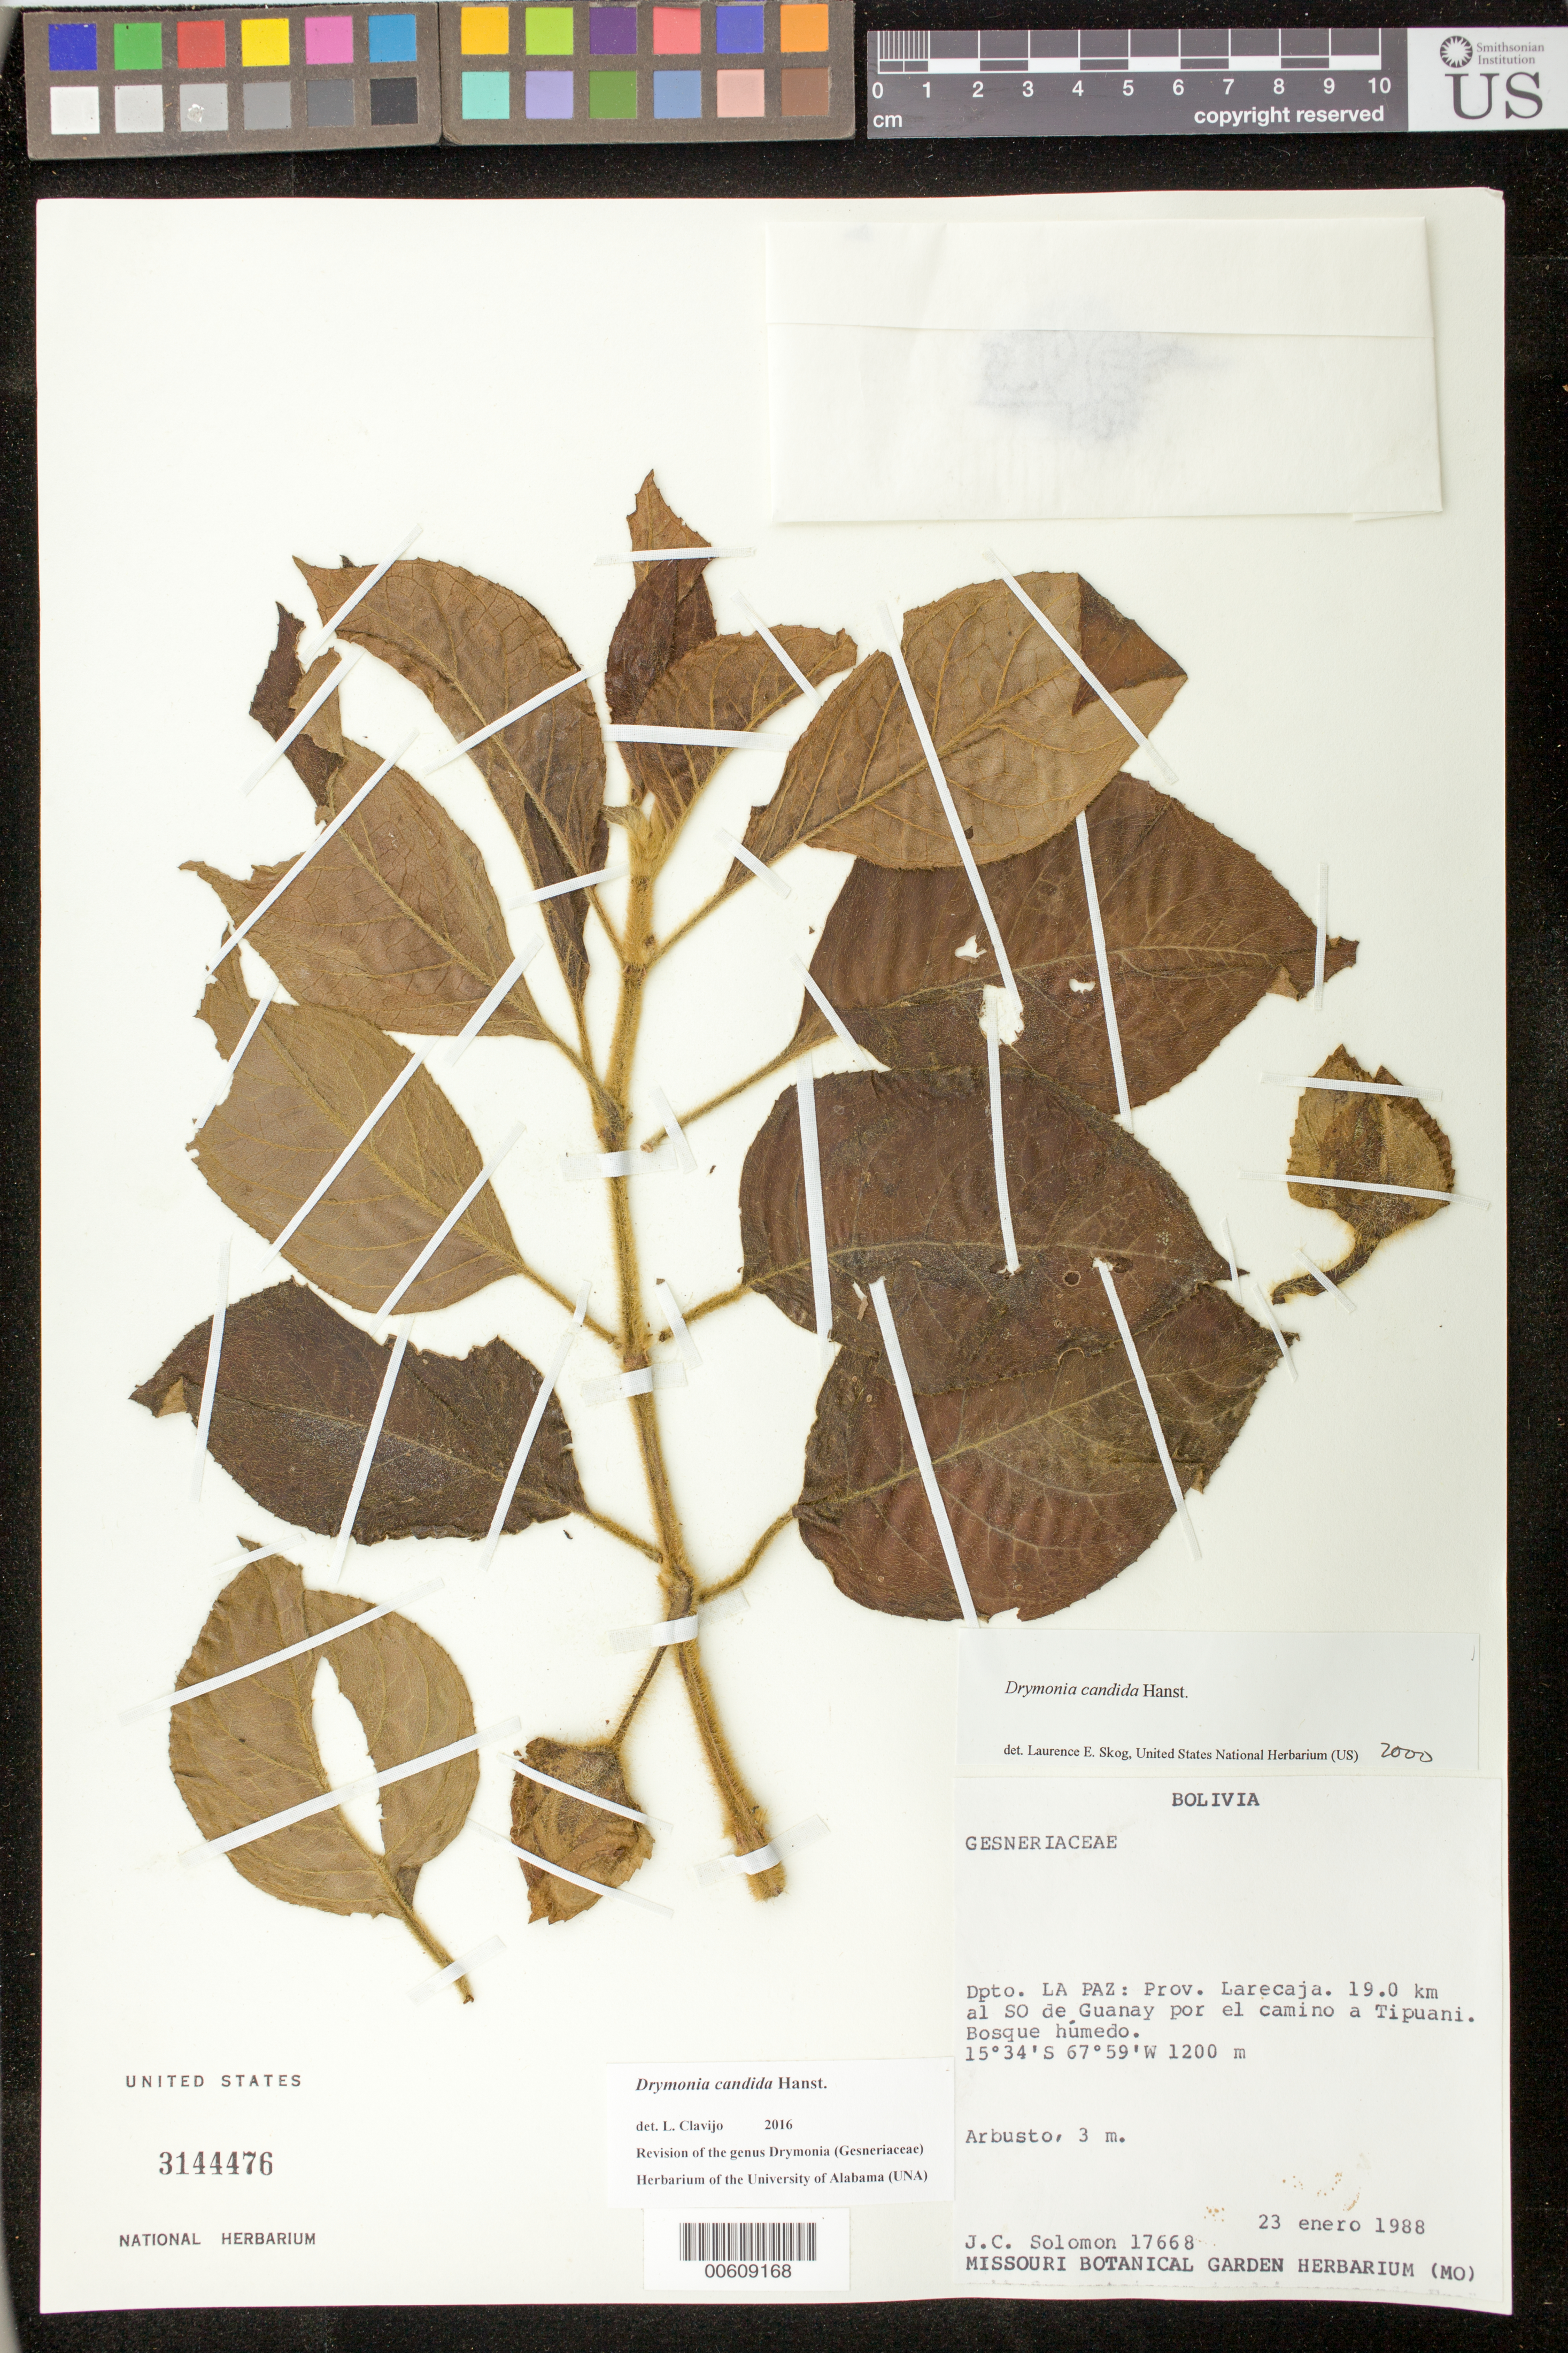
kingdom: Plantae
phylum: Tracheophyta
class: Magnoliopsida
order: Lamiales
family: Gesneriaceae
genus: Drymonia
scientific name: Drymonia candida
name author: Hanst.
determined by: Skog, Laurence E.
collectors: J. C. Solomon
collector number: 17668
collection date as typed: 23 Jan 1988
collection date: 1988-01-23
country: Bolivia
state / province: La Paz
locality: Prov. Larecaja; 19 km al SO de Guanay por el camino a Tipuani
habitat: Bosque húmedo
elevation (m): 1200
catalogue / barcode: US 3144476